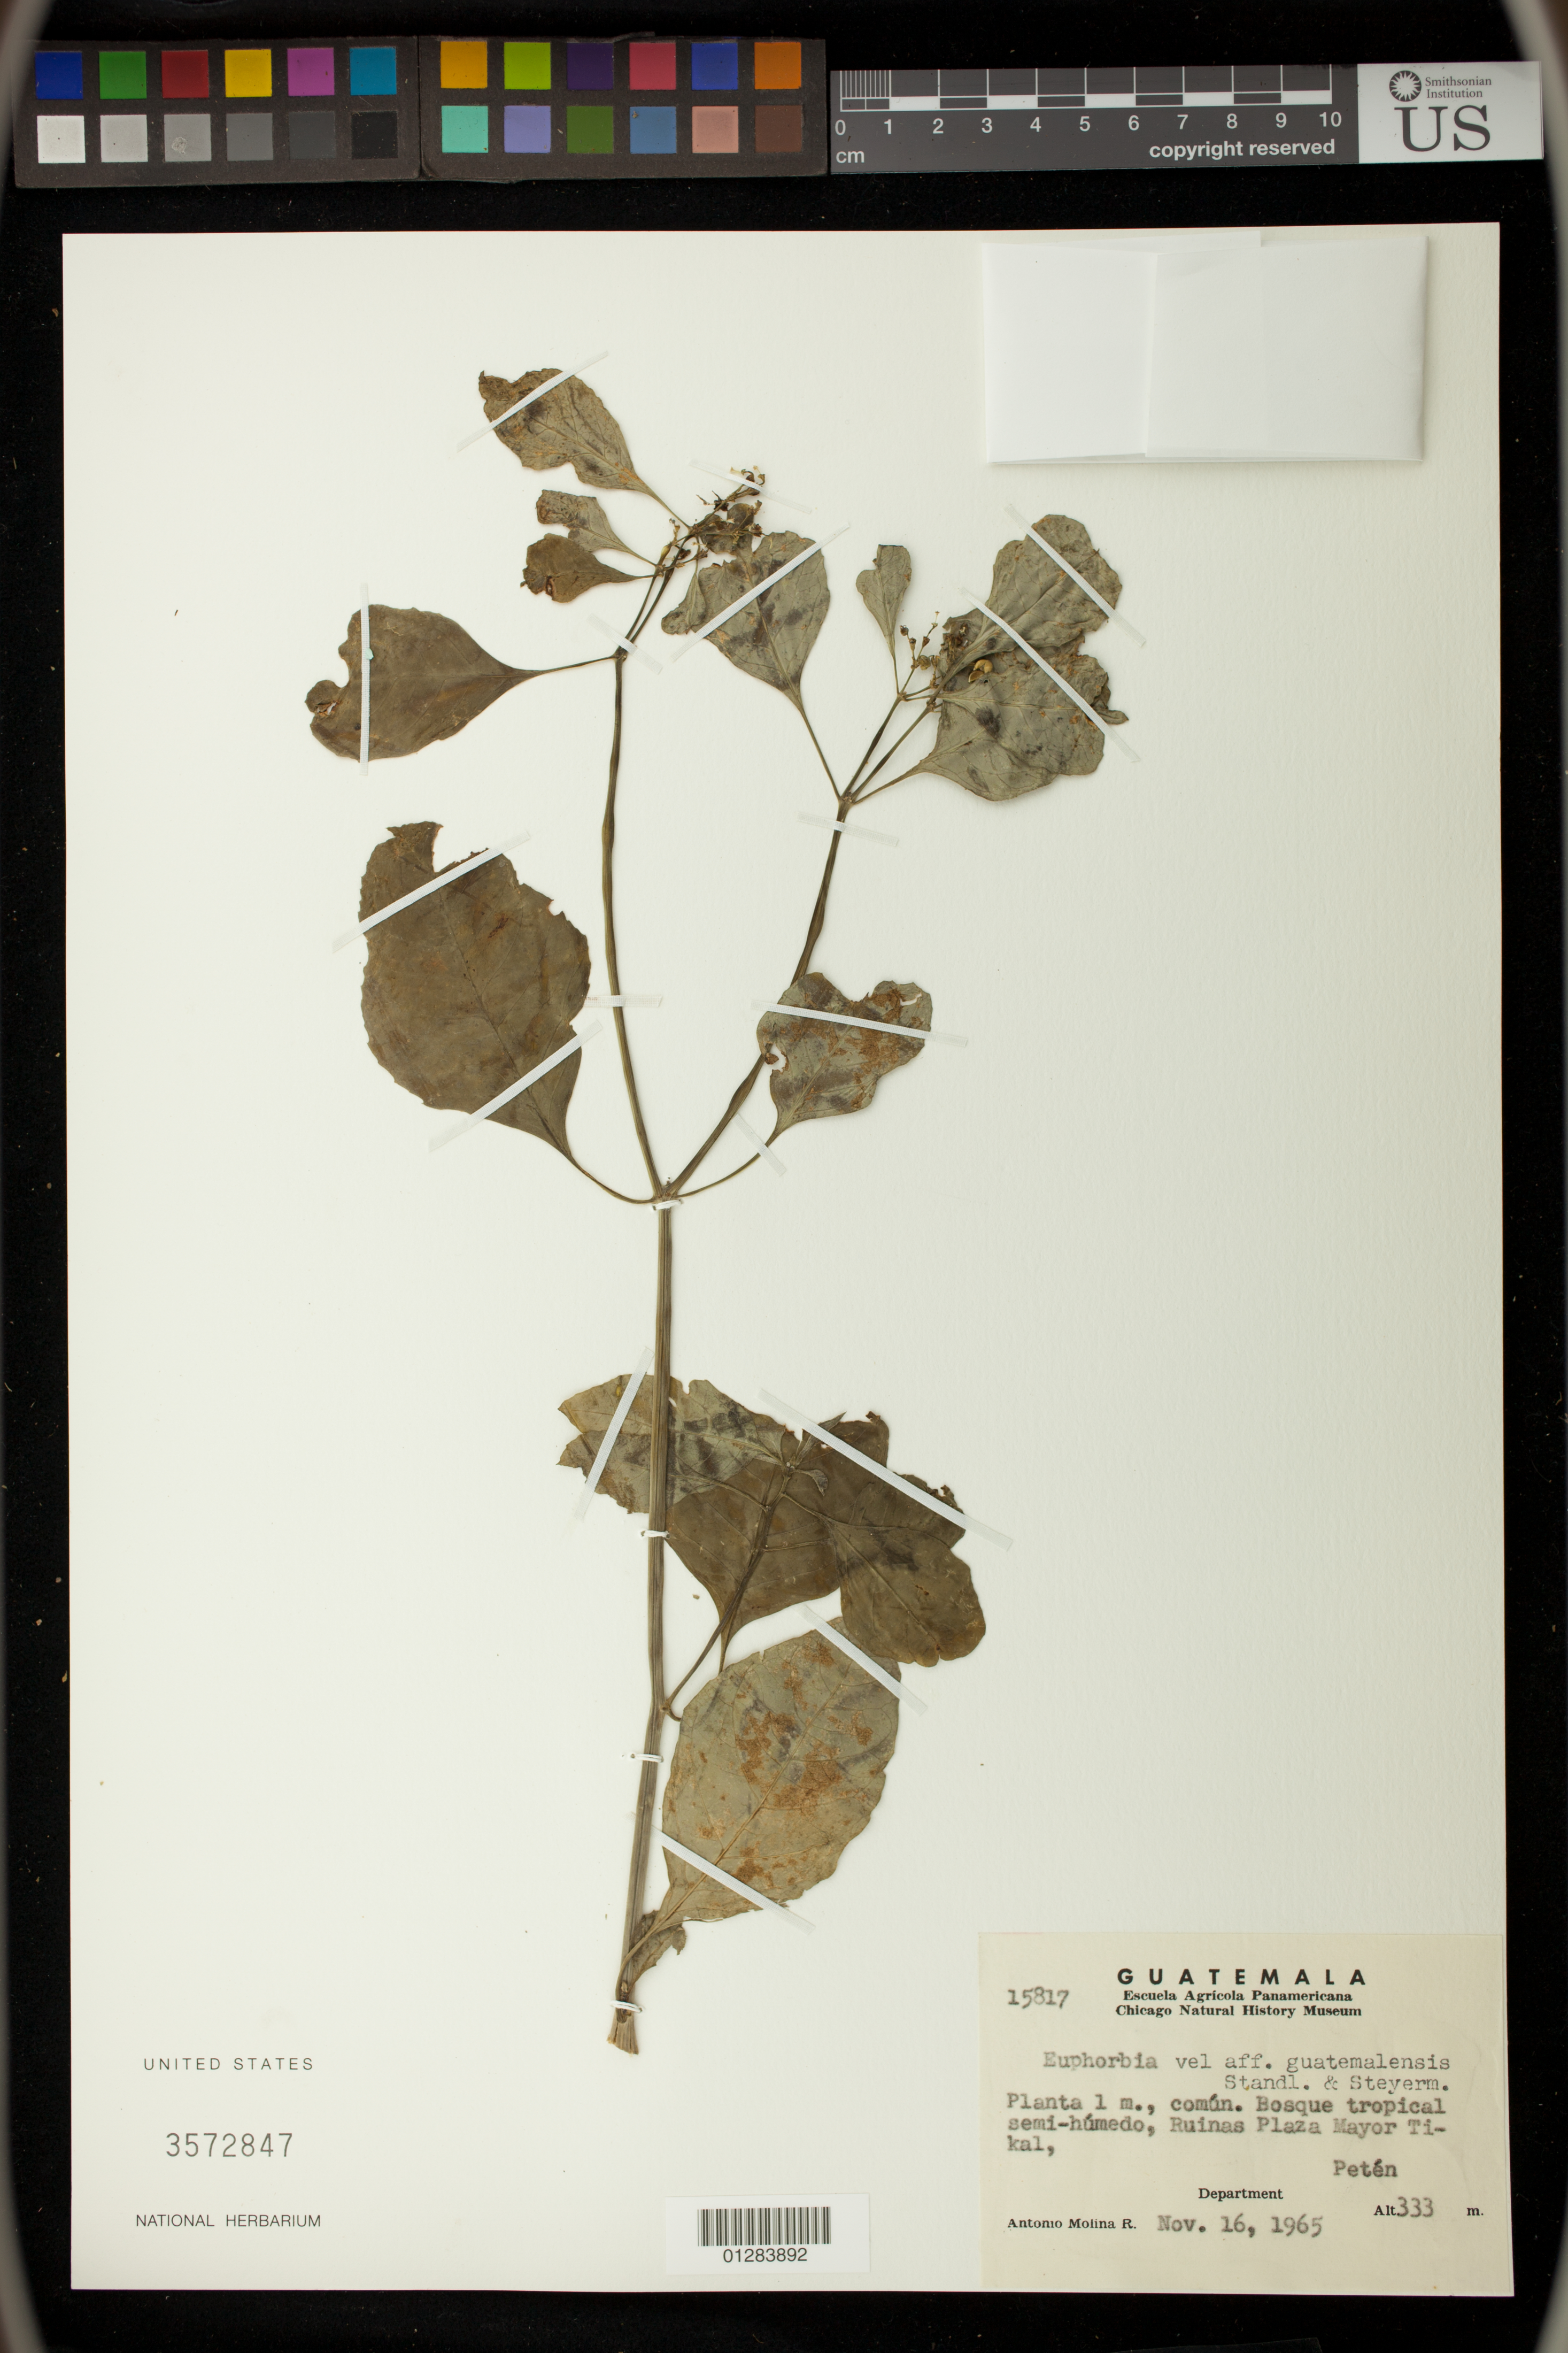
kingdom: Plantae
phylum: Tracheophyta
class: Magnoliopsida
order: Malpighiales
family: Euphorbiaceae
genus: Euphorbia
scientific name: Euphorbia guatemalensis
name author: Standl. & Steyerm.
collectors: A. Molina R.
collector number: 15817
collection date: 1965-11-16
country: Guatemala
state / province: El Petén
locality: Ruinas Plaza Mayor Tikal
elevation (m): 333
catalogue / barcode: US 3572847